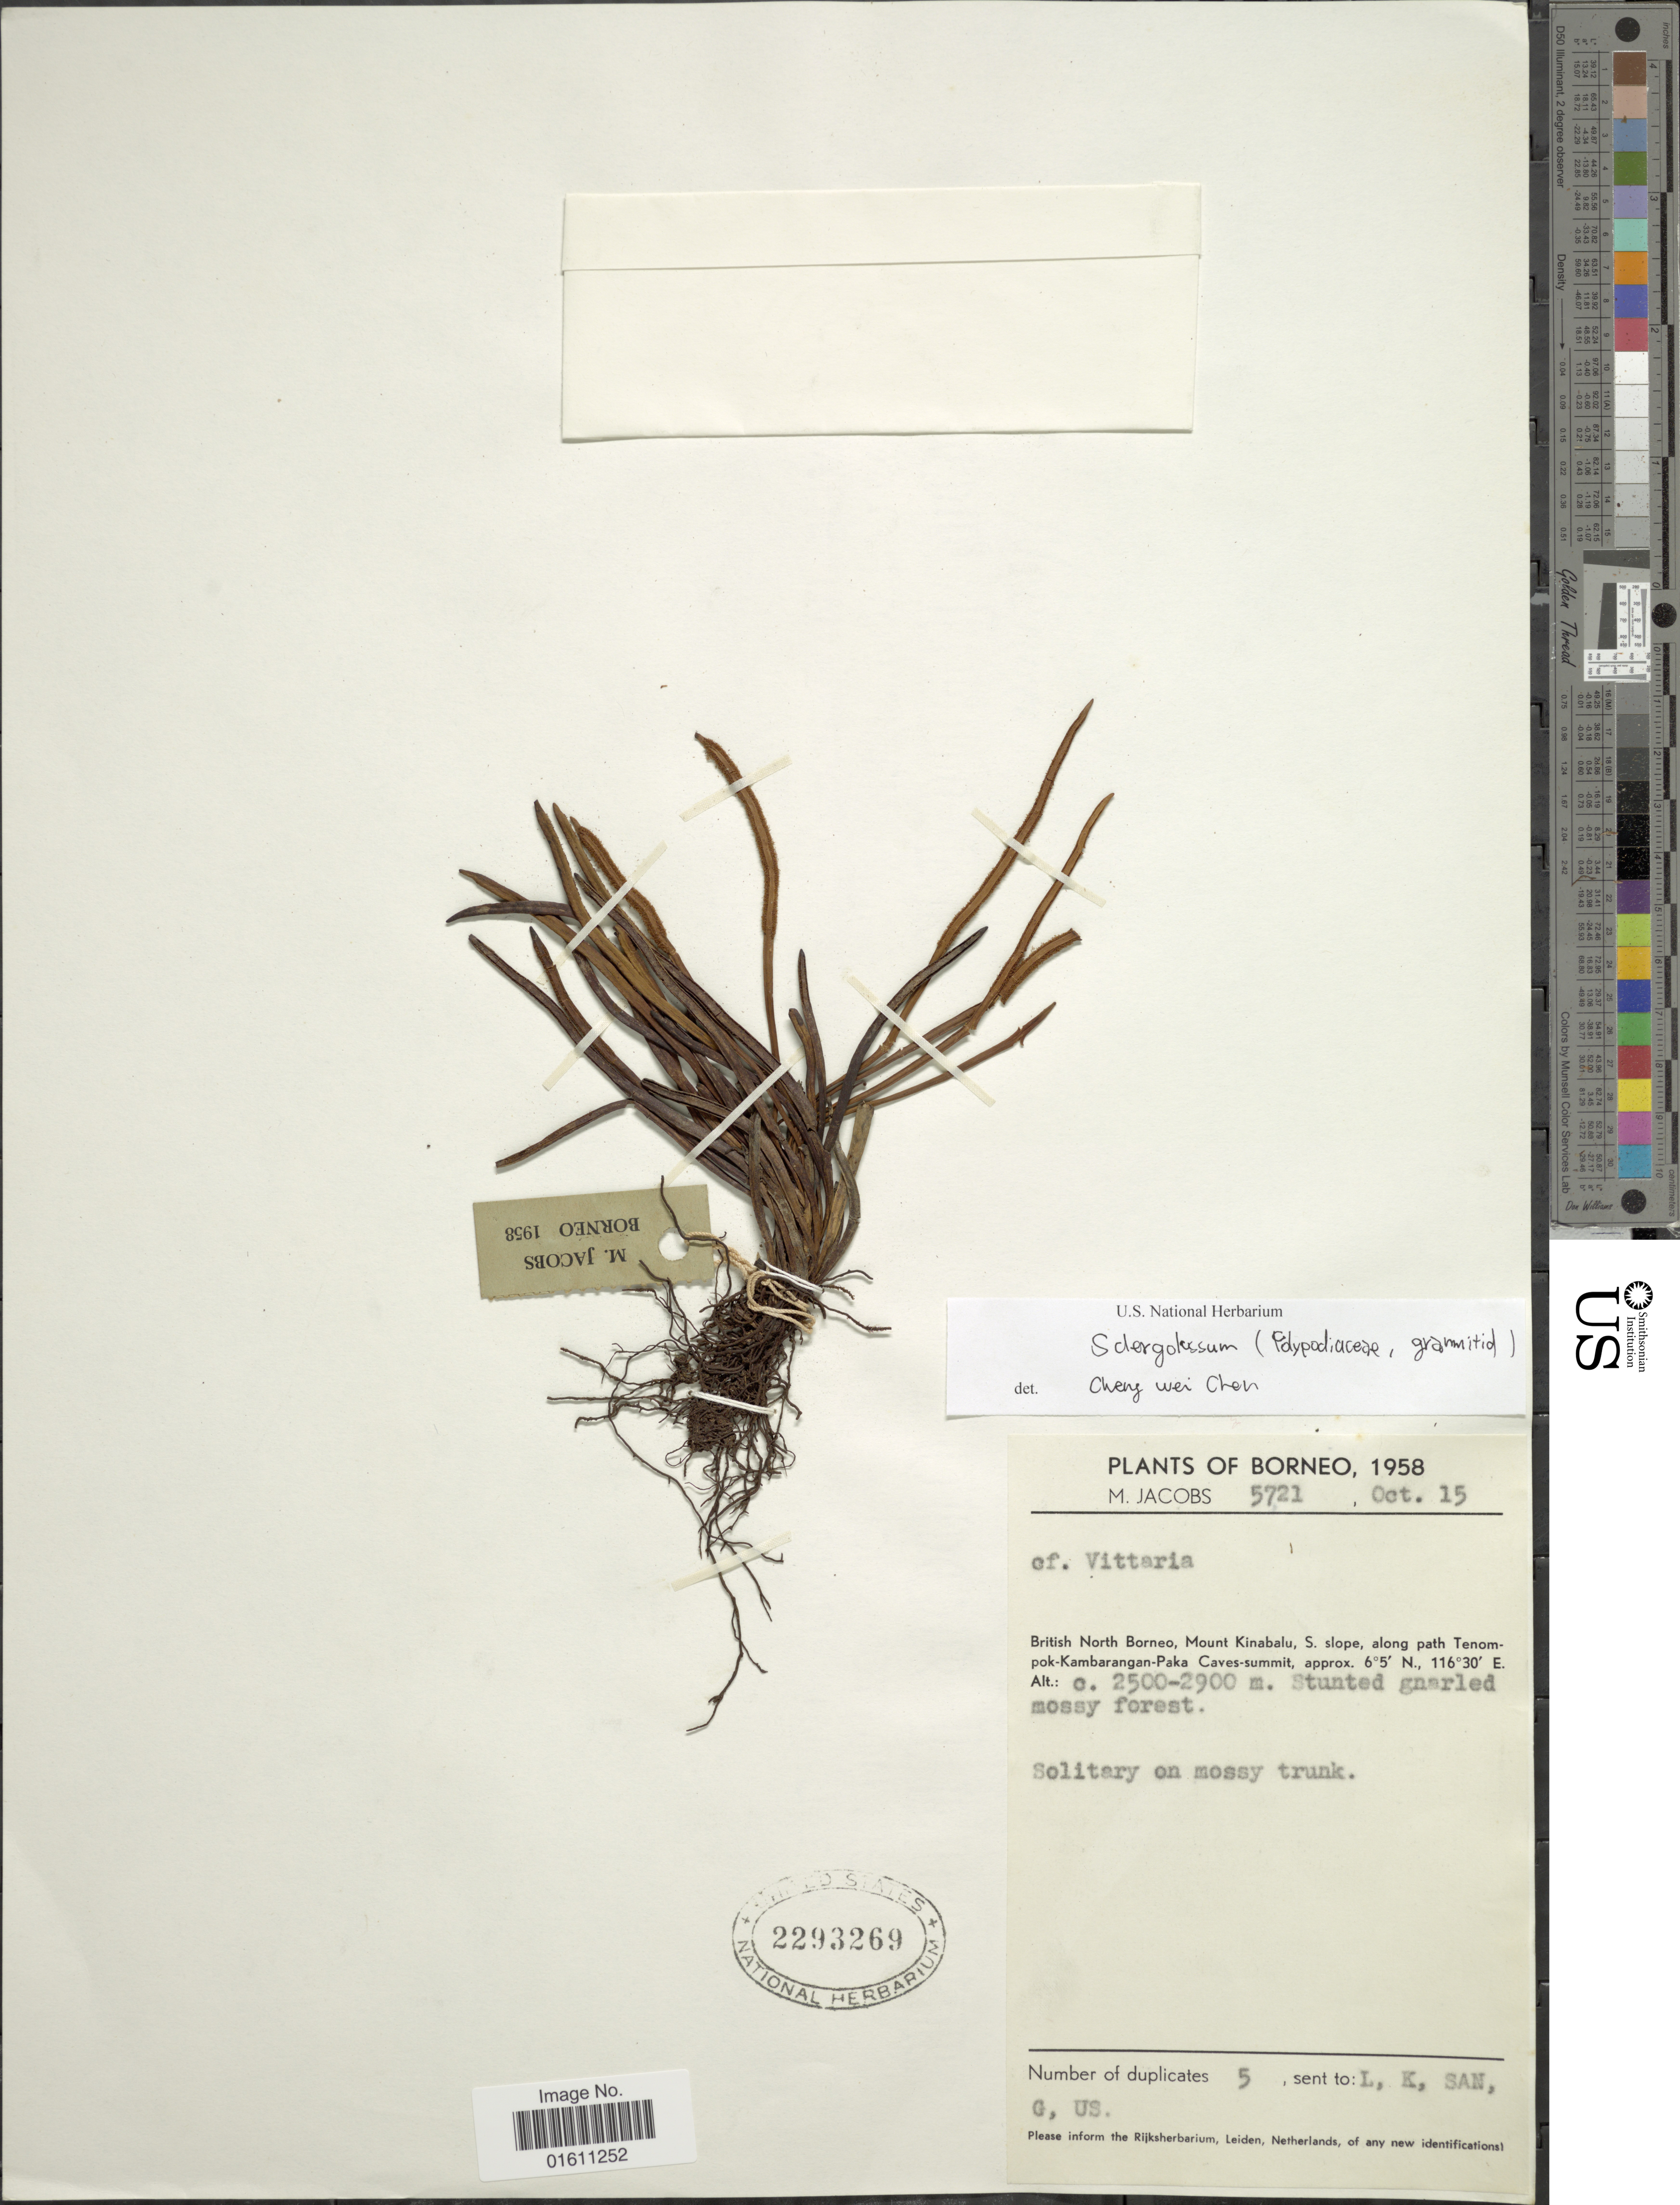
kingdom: Plantae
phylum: Tracheophyta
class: Polypodiopsida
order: Polypodiales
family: Polypodiaceae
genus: Scleroglossum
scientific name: Scleroglossum sp.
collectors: M. Jacobs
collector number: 5721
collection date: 1958-10-15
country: Malaysia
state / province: Sabah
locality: Borneo, British North Borneo, Mount Kinabalu, S. slope along path Tenompok-Kambarangan-Paka Caves-summit.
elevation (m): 2500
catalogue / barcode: US 2293269